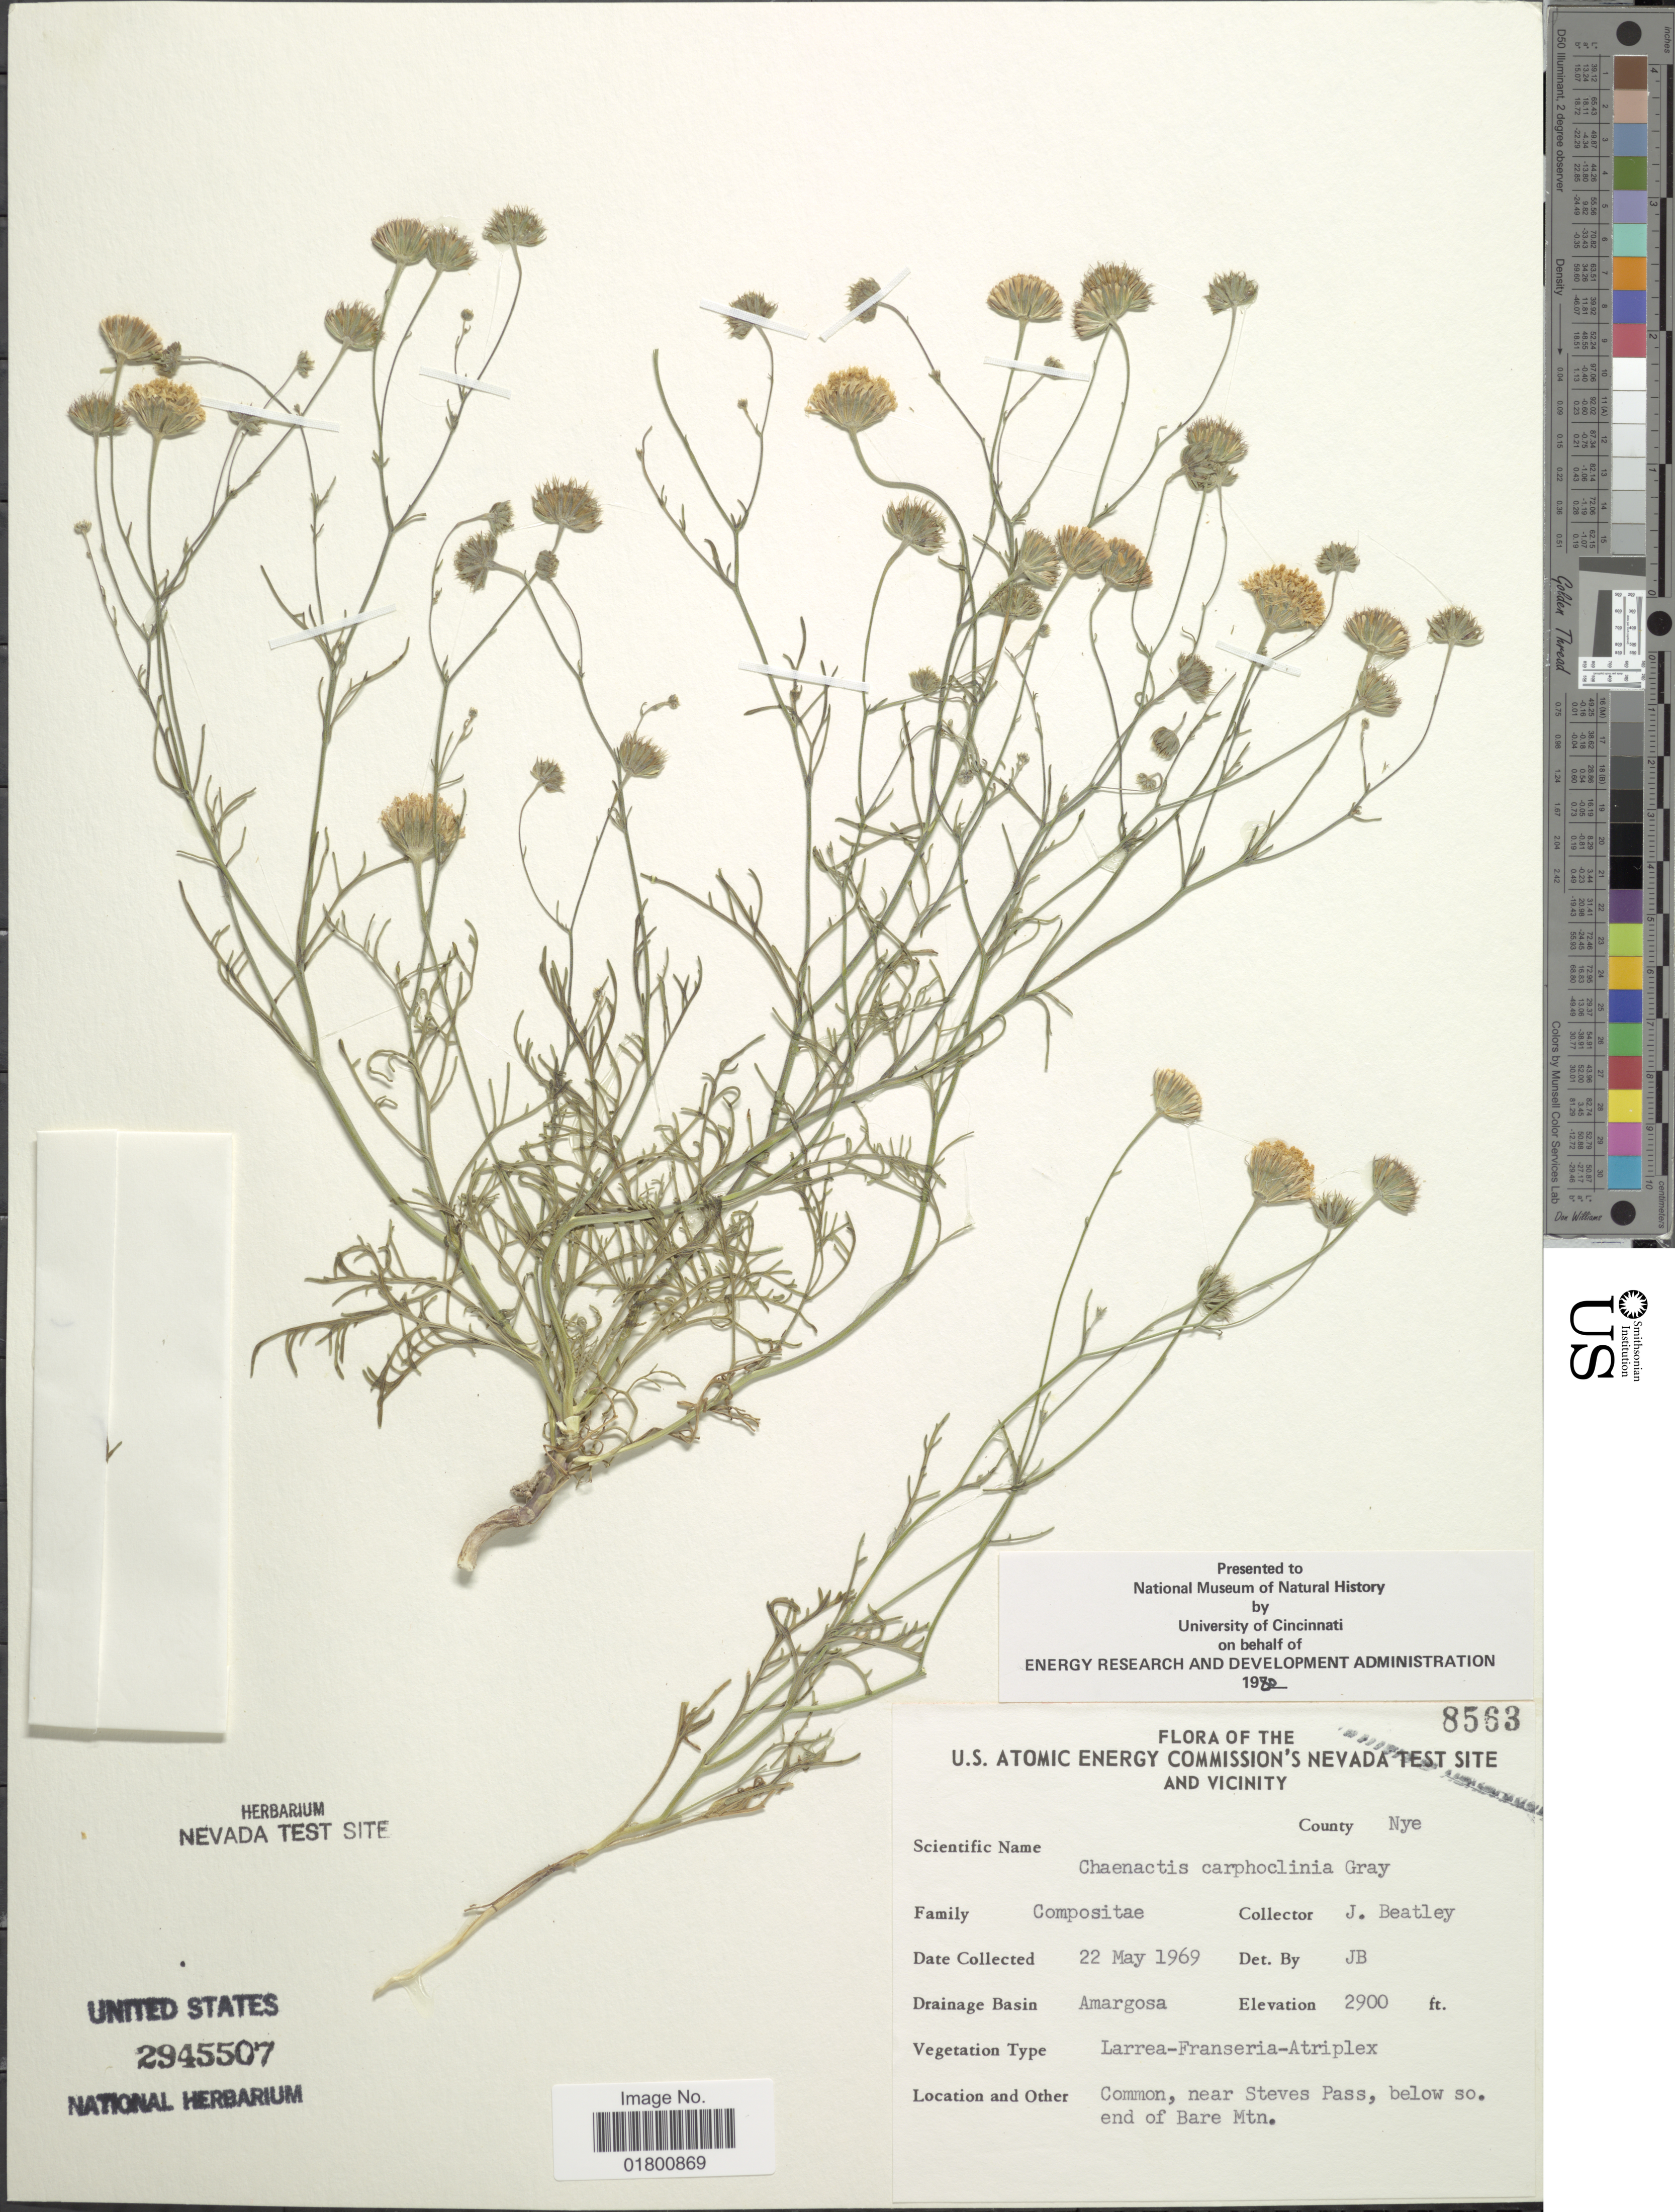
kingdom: Plantae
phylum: Tracheophyta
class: Magnoliopsida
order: Asterales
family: Asteraceae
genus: Chaenactis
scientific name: Chaenactis carphoclinia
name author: A. Gray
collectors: J. C. Beatley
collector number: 8563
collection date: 1969-05-22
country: United States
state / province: Nevada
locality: U.S. Atomic Energy Commission's Nevada Test Site and Vicinity, County Nye, Amargosa, Common, near Steves Pass, below so. end of Bare Mtn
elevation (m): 884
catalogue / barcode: US 2945507